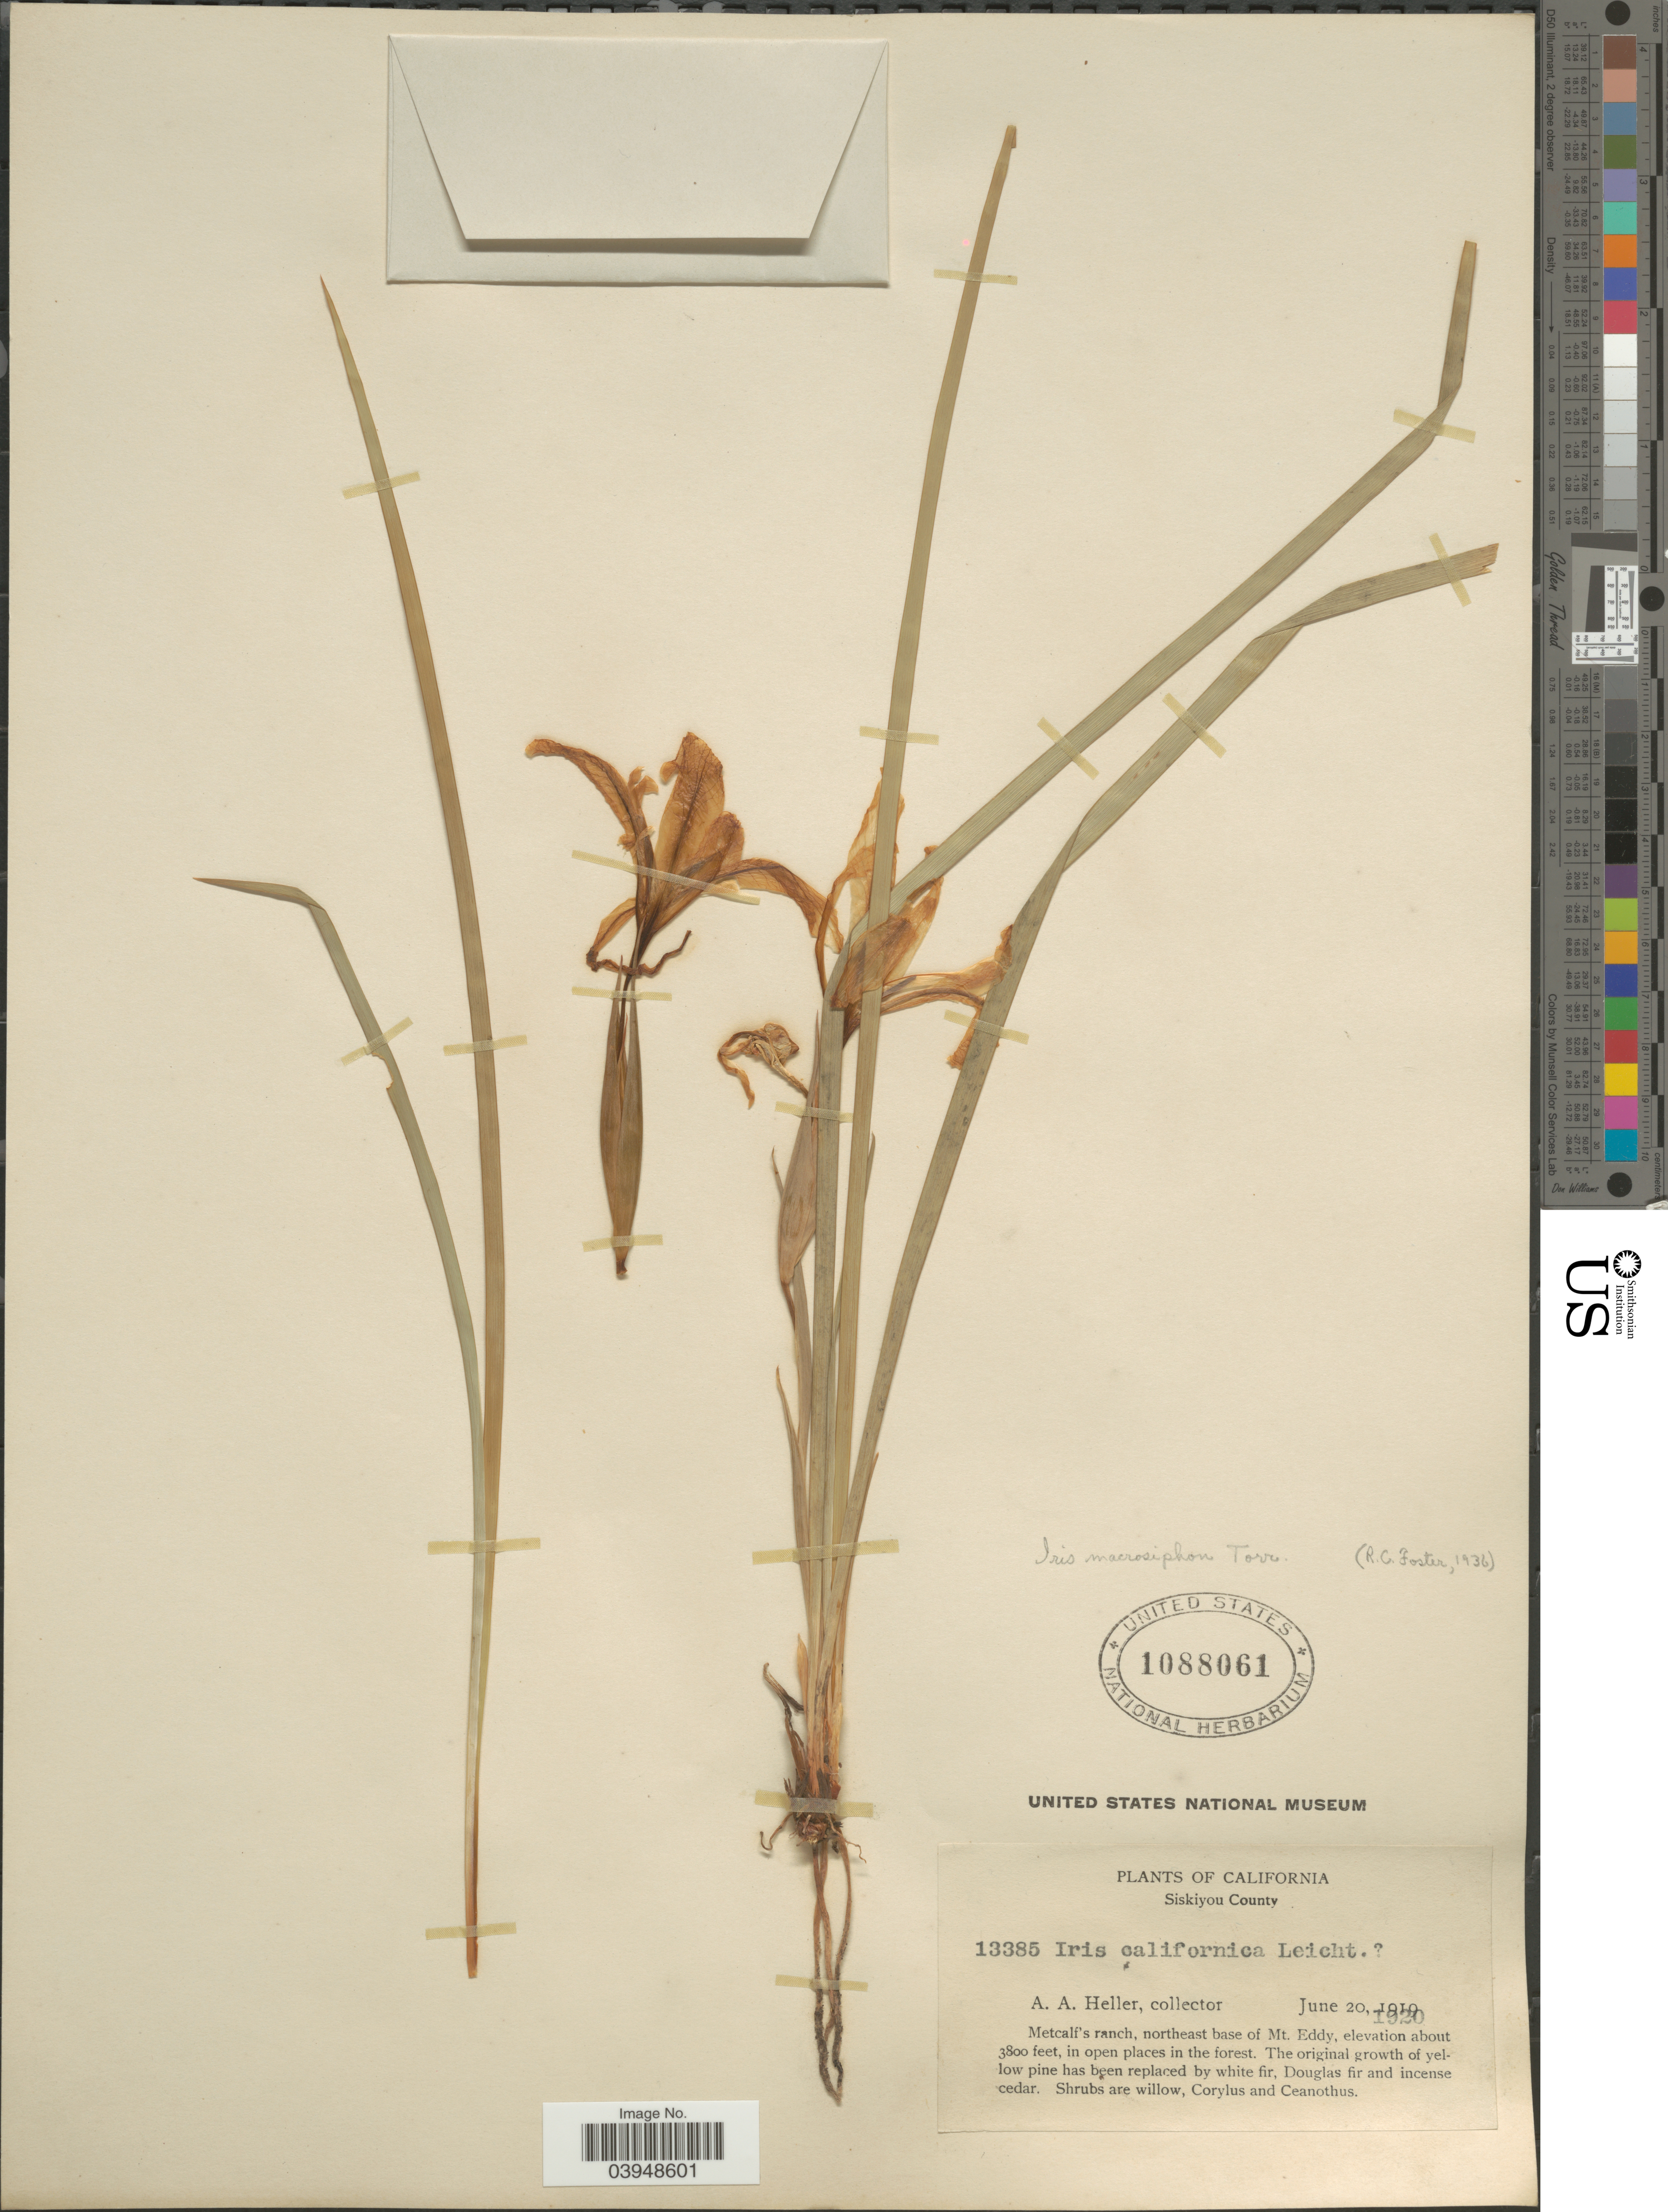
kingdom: Plantae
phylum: Tracheophyta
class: Liliopsida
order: Asparagales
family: Iridaceae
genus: Iris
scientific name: Iris macrosiphon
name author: Torr.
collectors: A. A. Heller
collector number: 13385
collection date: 1920-06-20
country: United States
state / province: California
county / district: Siskiyou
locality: Siskiyou County. Metcalf's ranch, northeast base of Mt. Eddy.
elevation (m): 1158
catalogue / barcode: US 1088061